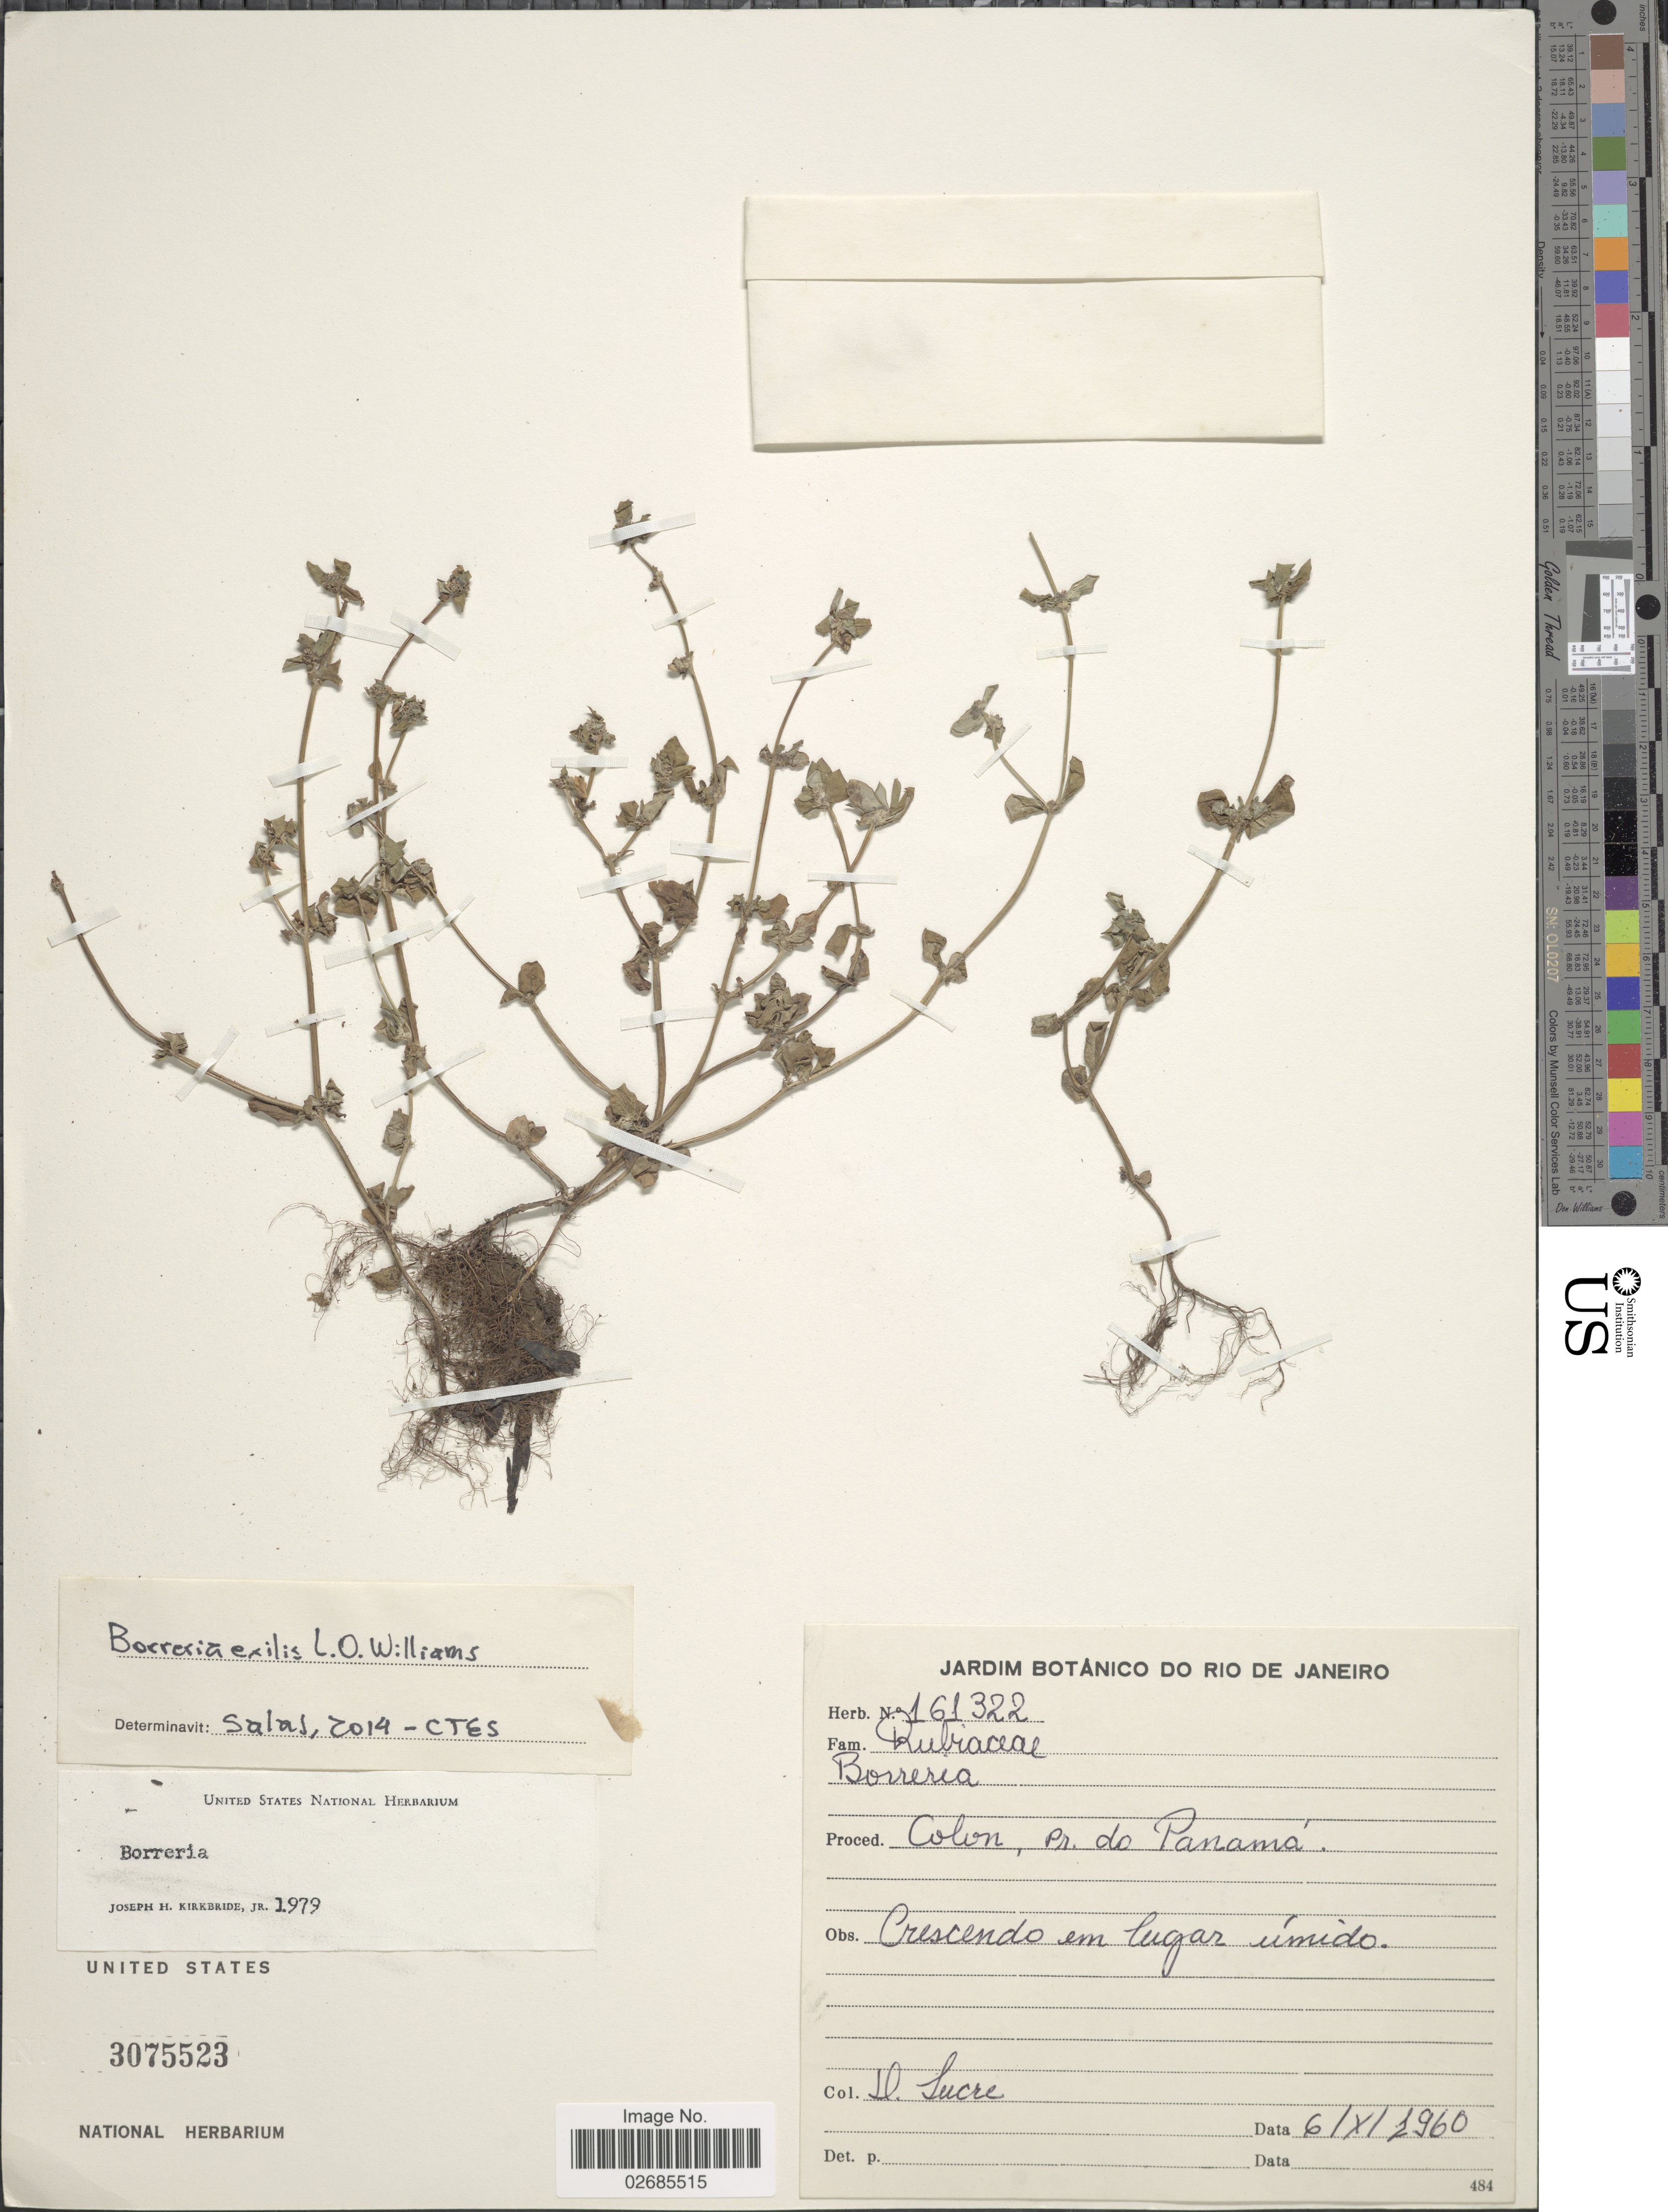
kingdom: Plantae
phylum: Tracheophyta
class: Magnoliopsida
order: Gentianales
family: Rubiaceae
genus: Borreria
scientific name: Borreria exilis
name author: L.O. Williams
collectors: D. Sucre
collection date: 1960-10-06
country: Panama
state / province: Panamá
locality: Colon, pr. do Panamá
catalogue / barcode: US 3075523